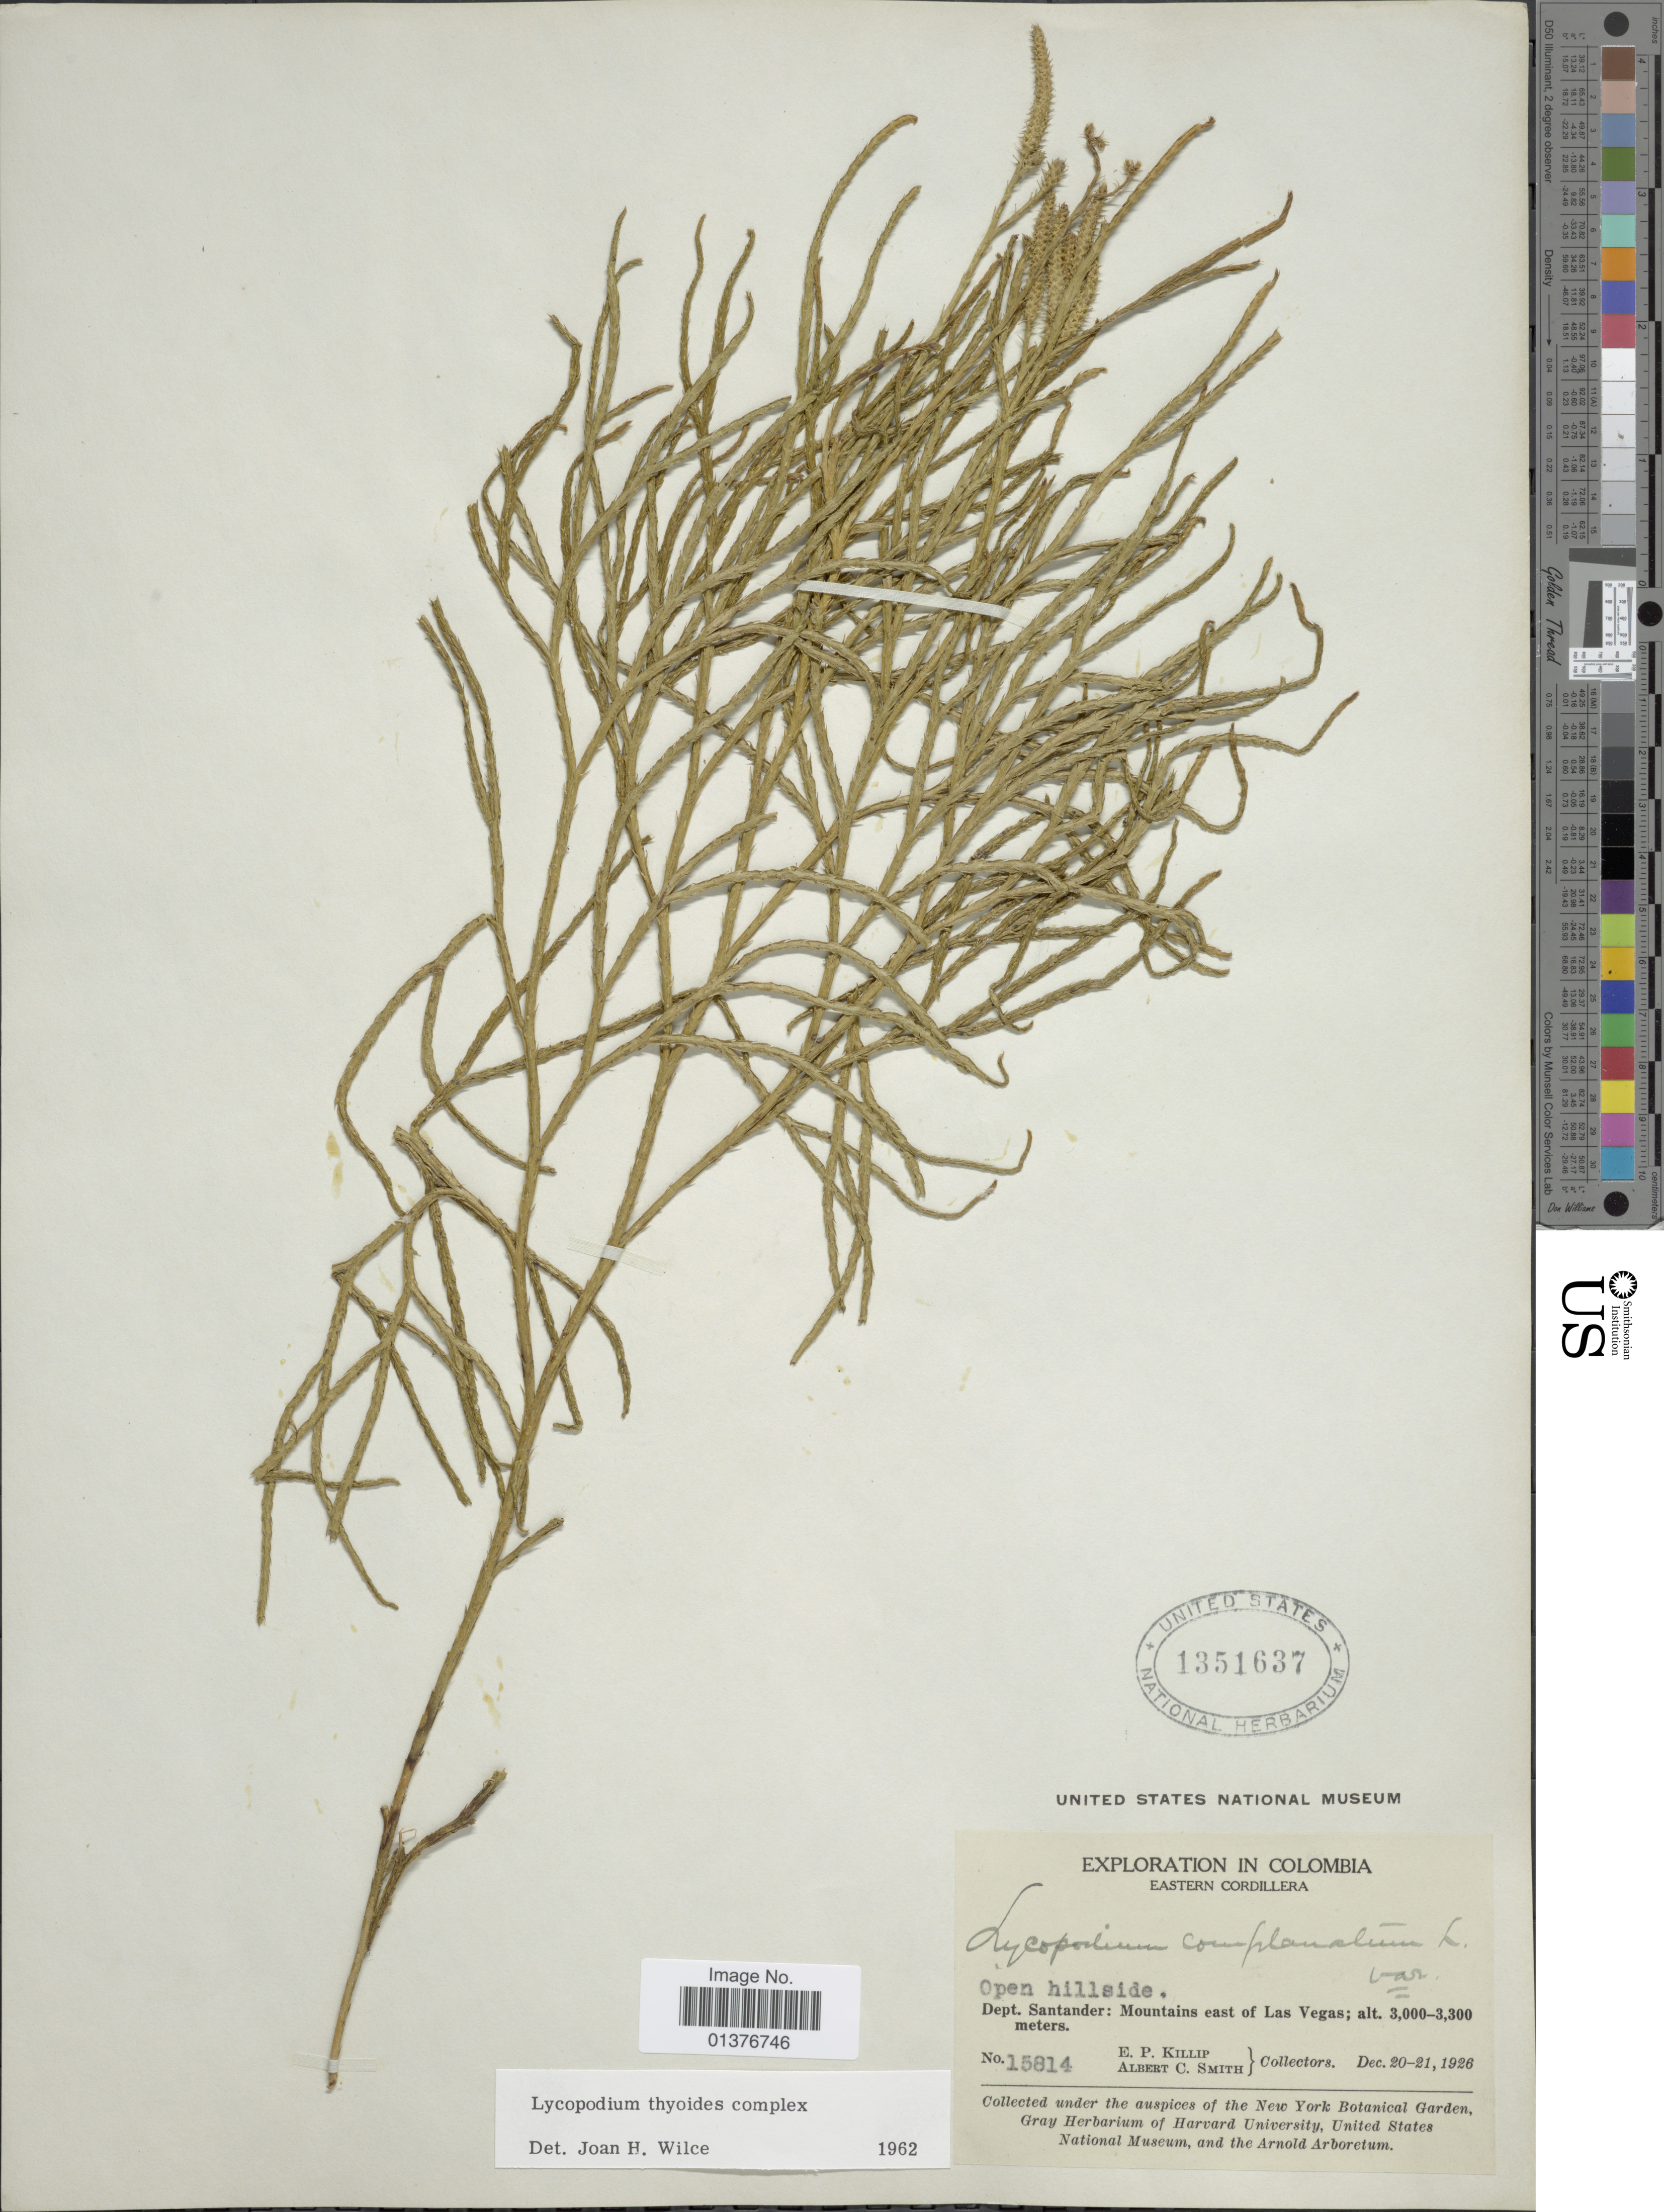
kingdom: Plantae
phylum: Tracheophyta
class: Lycopodiopsida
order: Lycopodiales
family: Lycopodiaceae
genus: Diphasiastrum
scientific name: Diphasiastrum thyoides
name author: (Humb. & Bonpl. ex Willd.) Holub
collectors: E. P. Killip & A. C. Smith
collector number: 15814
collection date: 1926-12-20/1926-12-21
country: Colombia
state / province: Santander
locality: Mountains east of Las Vegas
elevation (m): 3000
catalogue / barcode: US 1351637